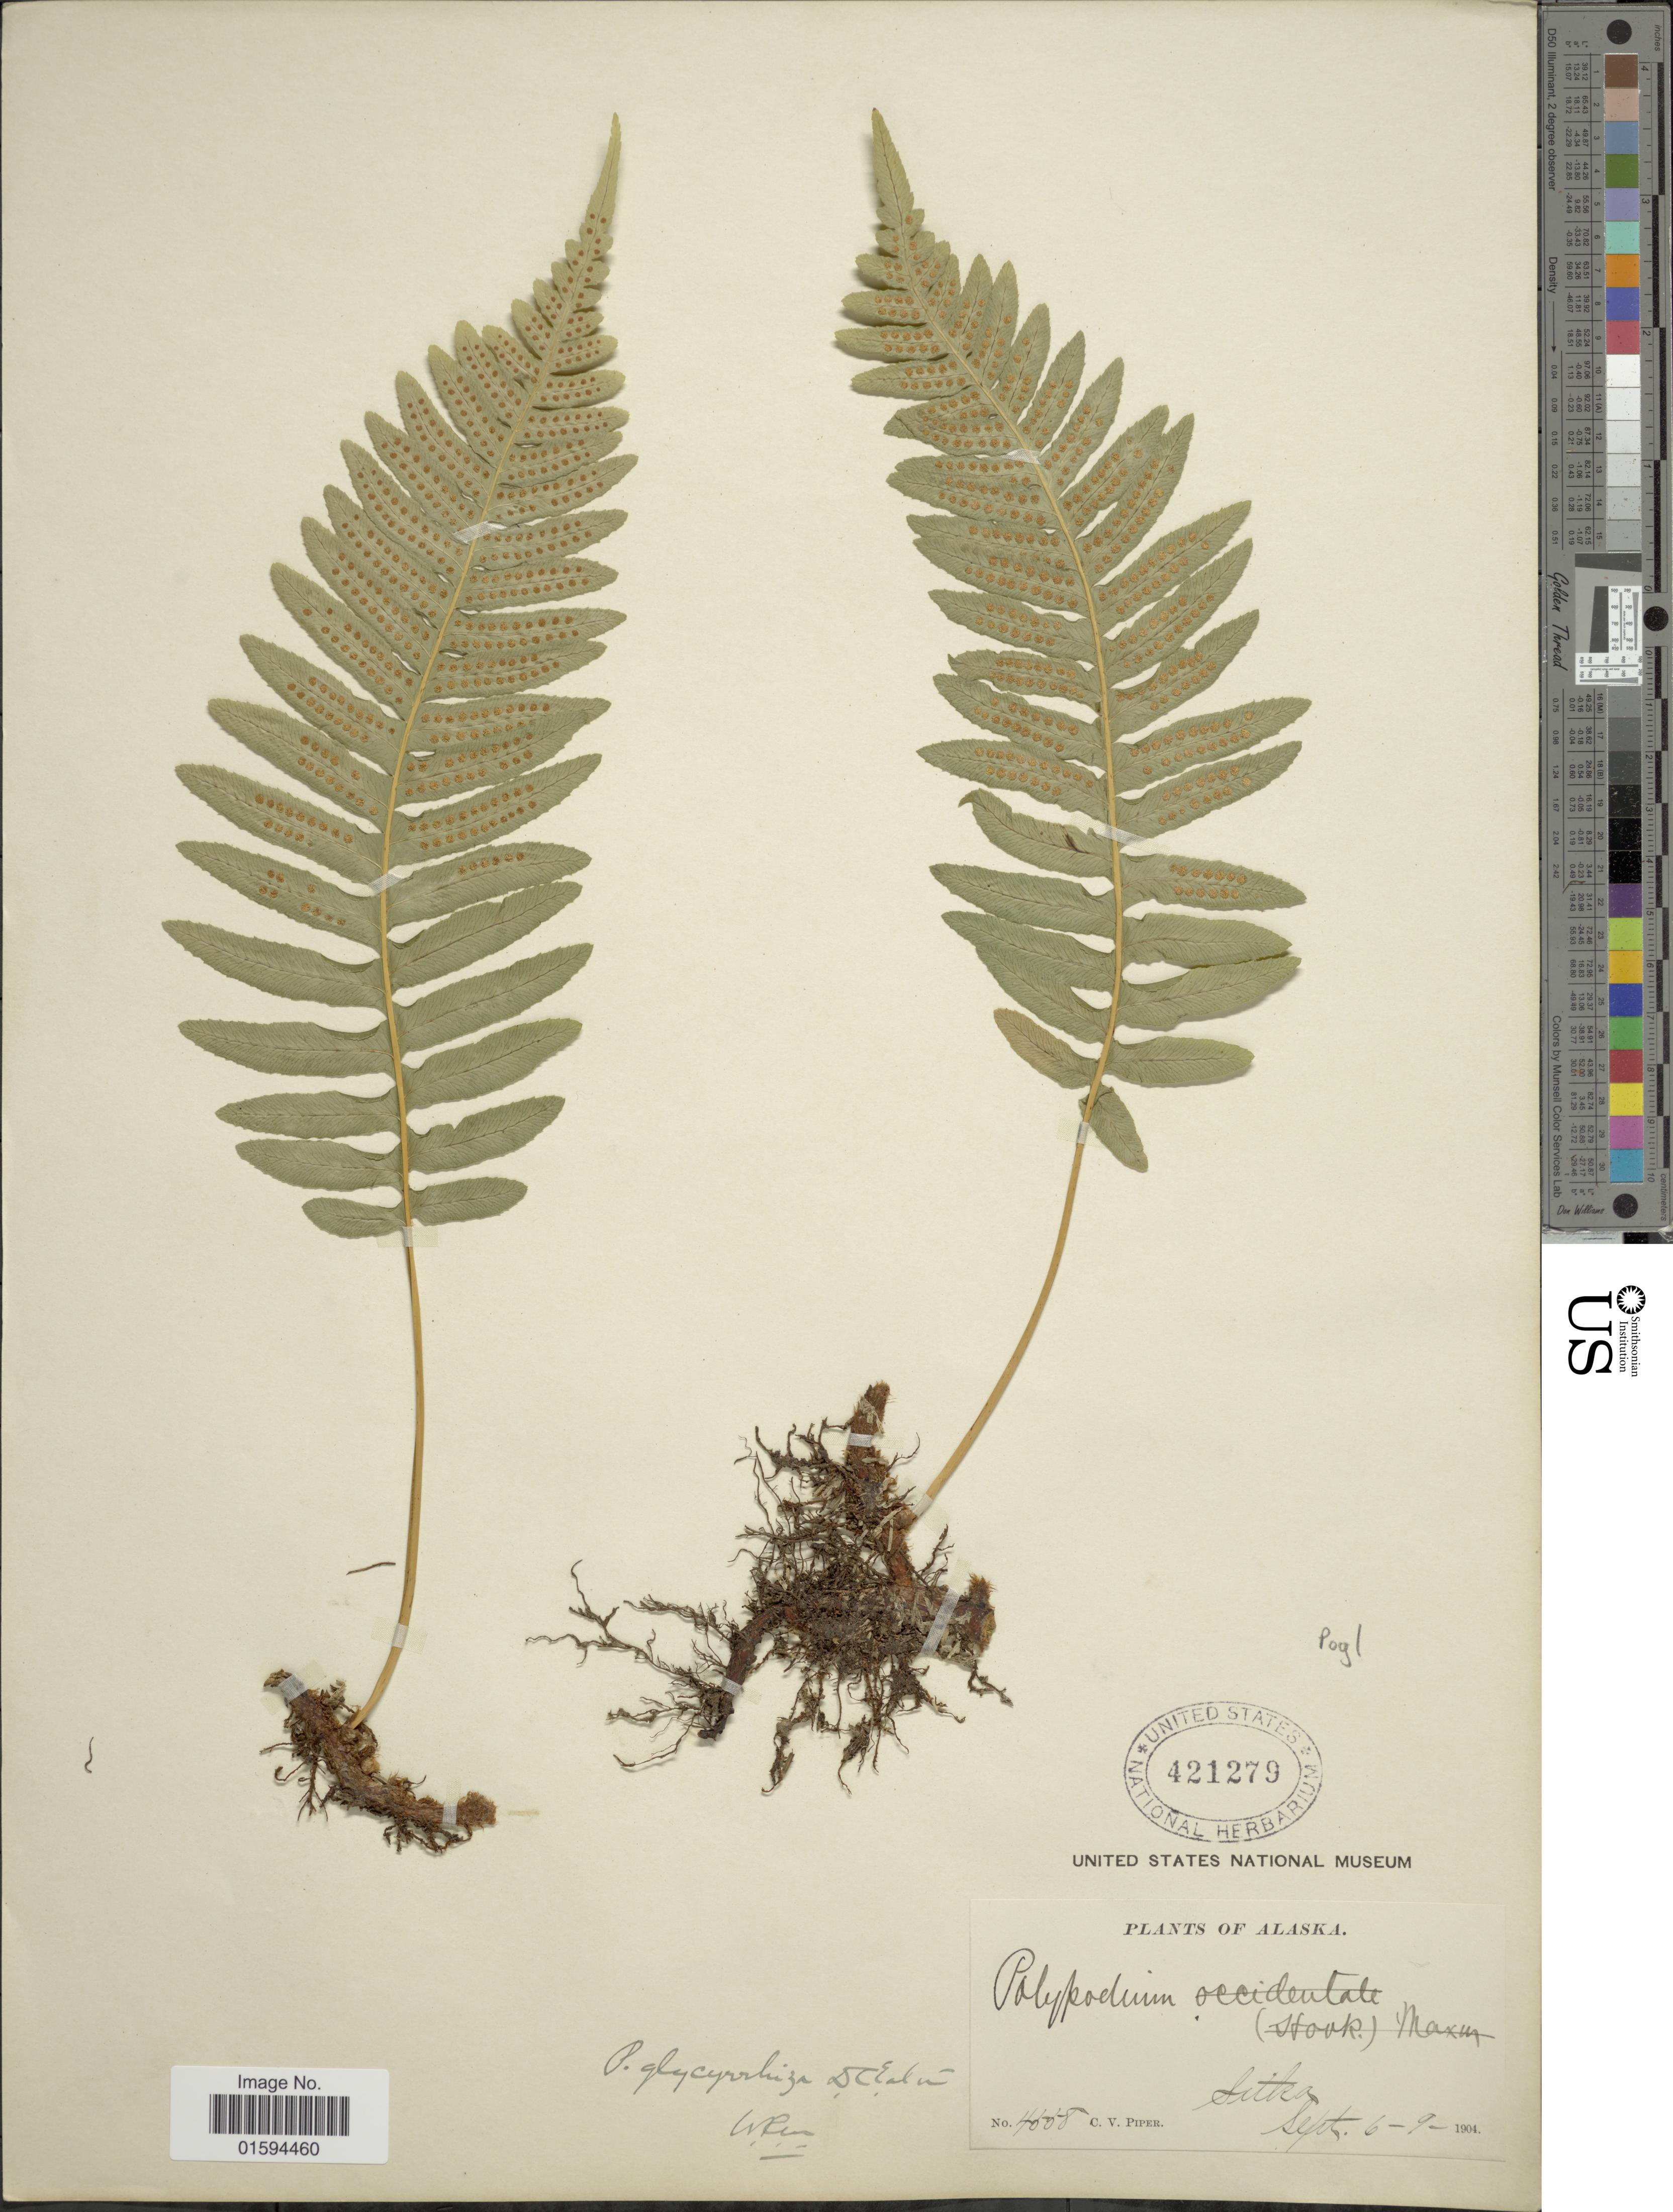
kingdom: Plantae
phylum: Tracheophyta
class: Polypodiopsida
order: Polypodiales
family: Polypodiaceae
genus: Polypodium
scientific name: Polypodium glycyrrhiza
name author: D.C. Eaton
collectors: C. V. Piper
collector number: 4558*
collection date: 1904-09-06/1904-09-09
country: United States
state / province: Alaska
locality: Sitka.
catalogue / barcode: US 421279